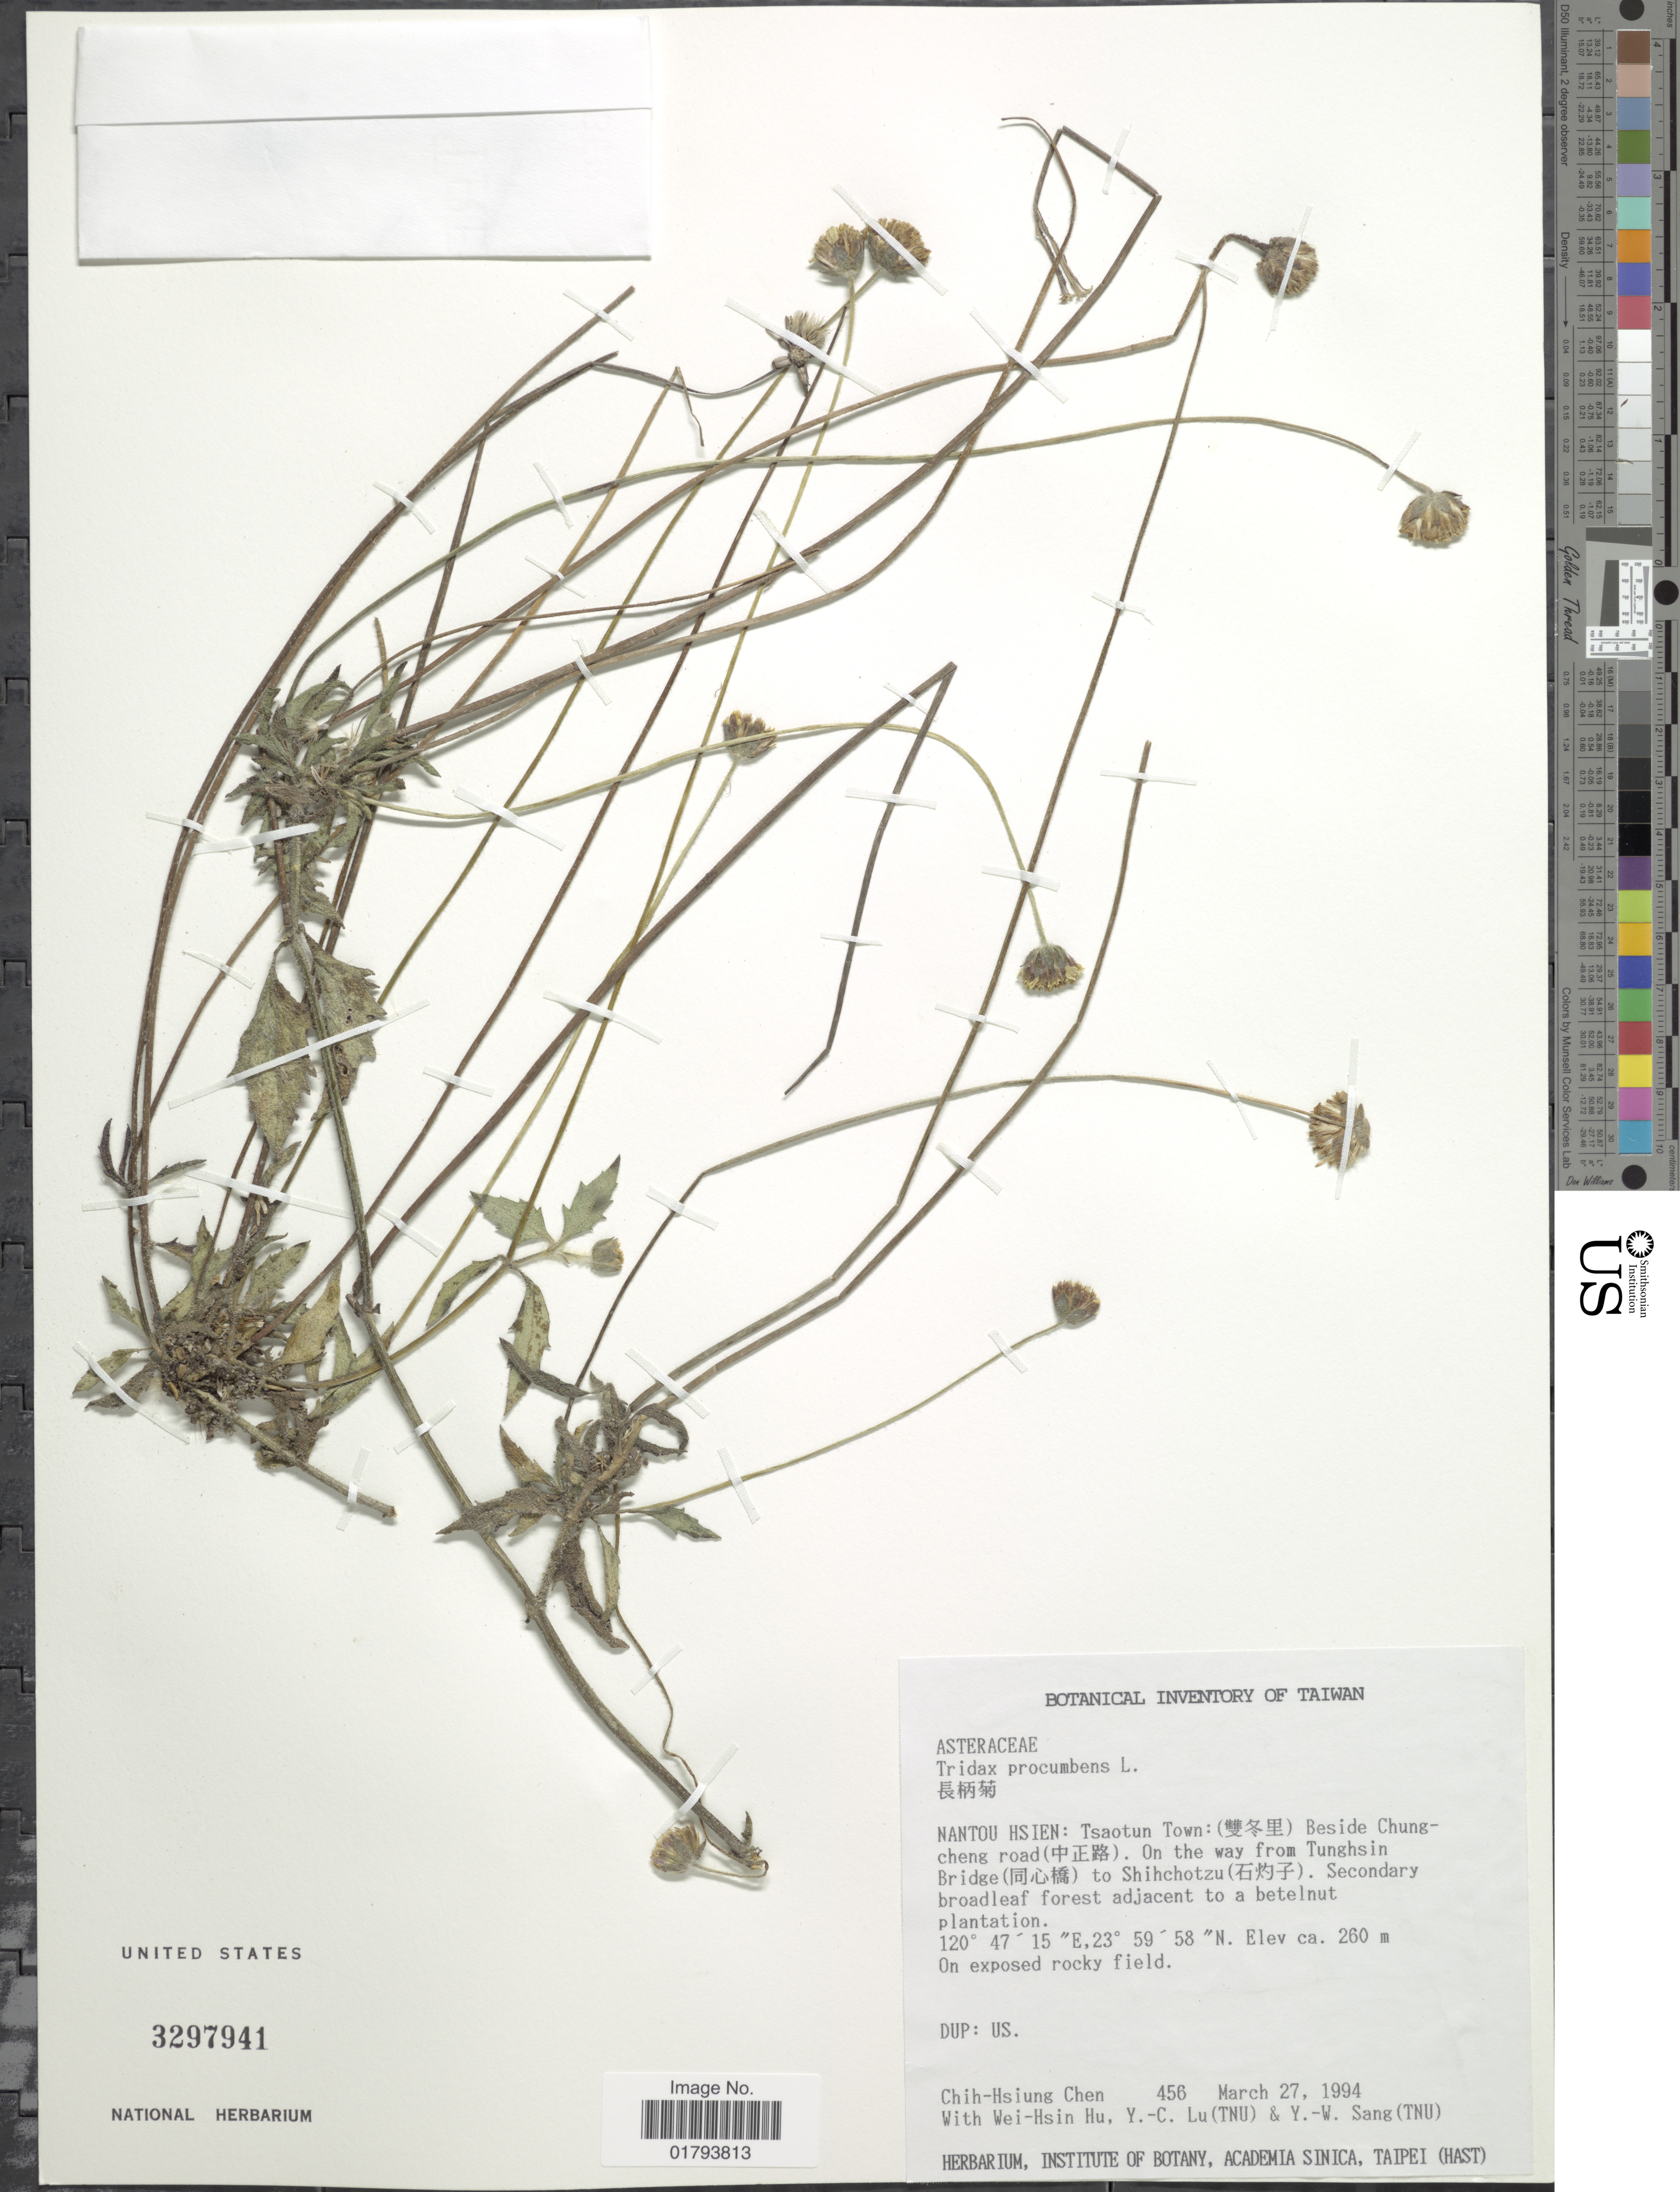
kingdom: Plantae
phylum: Tracheophyta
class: Magnoliopsida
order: Asterales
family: Asteraceae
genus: Tridax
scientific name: Tridax procumbens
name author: L.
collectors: C.-H. Chen, W. H. Hu, Y. C. Lu & Y. Sang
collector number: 456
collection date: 1994-03-27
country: Taiwan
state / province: Nantou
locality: Nantou Hsien: Tsaotun Town: (X) Beside Chung-cheng road (X). On the way from Tungshin Bridge (X) to Shihchotzu (X)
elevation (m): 260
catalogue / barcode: US 3297941